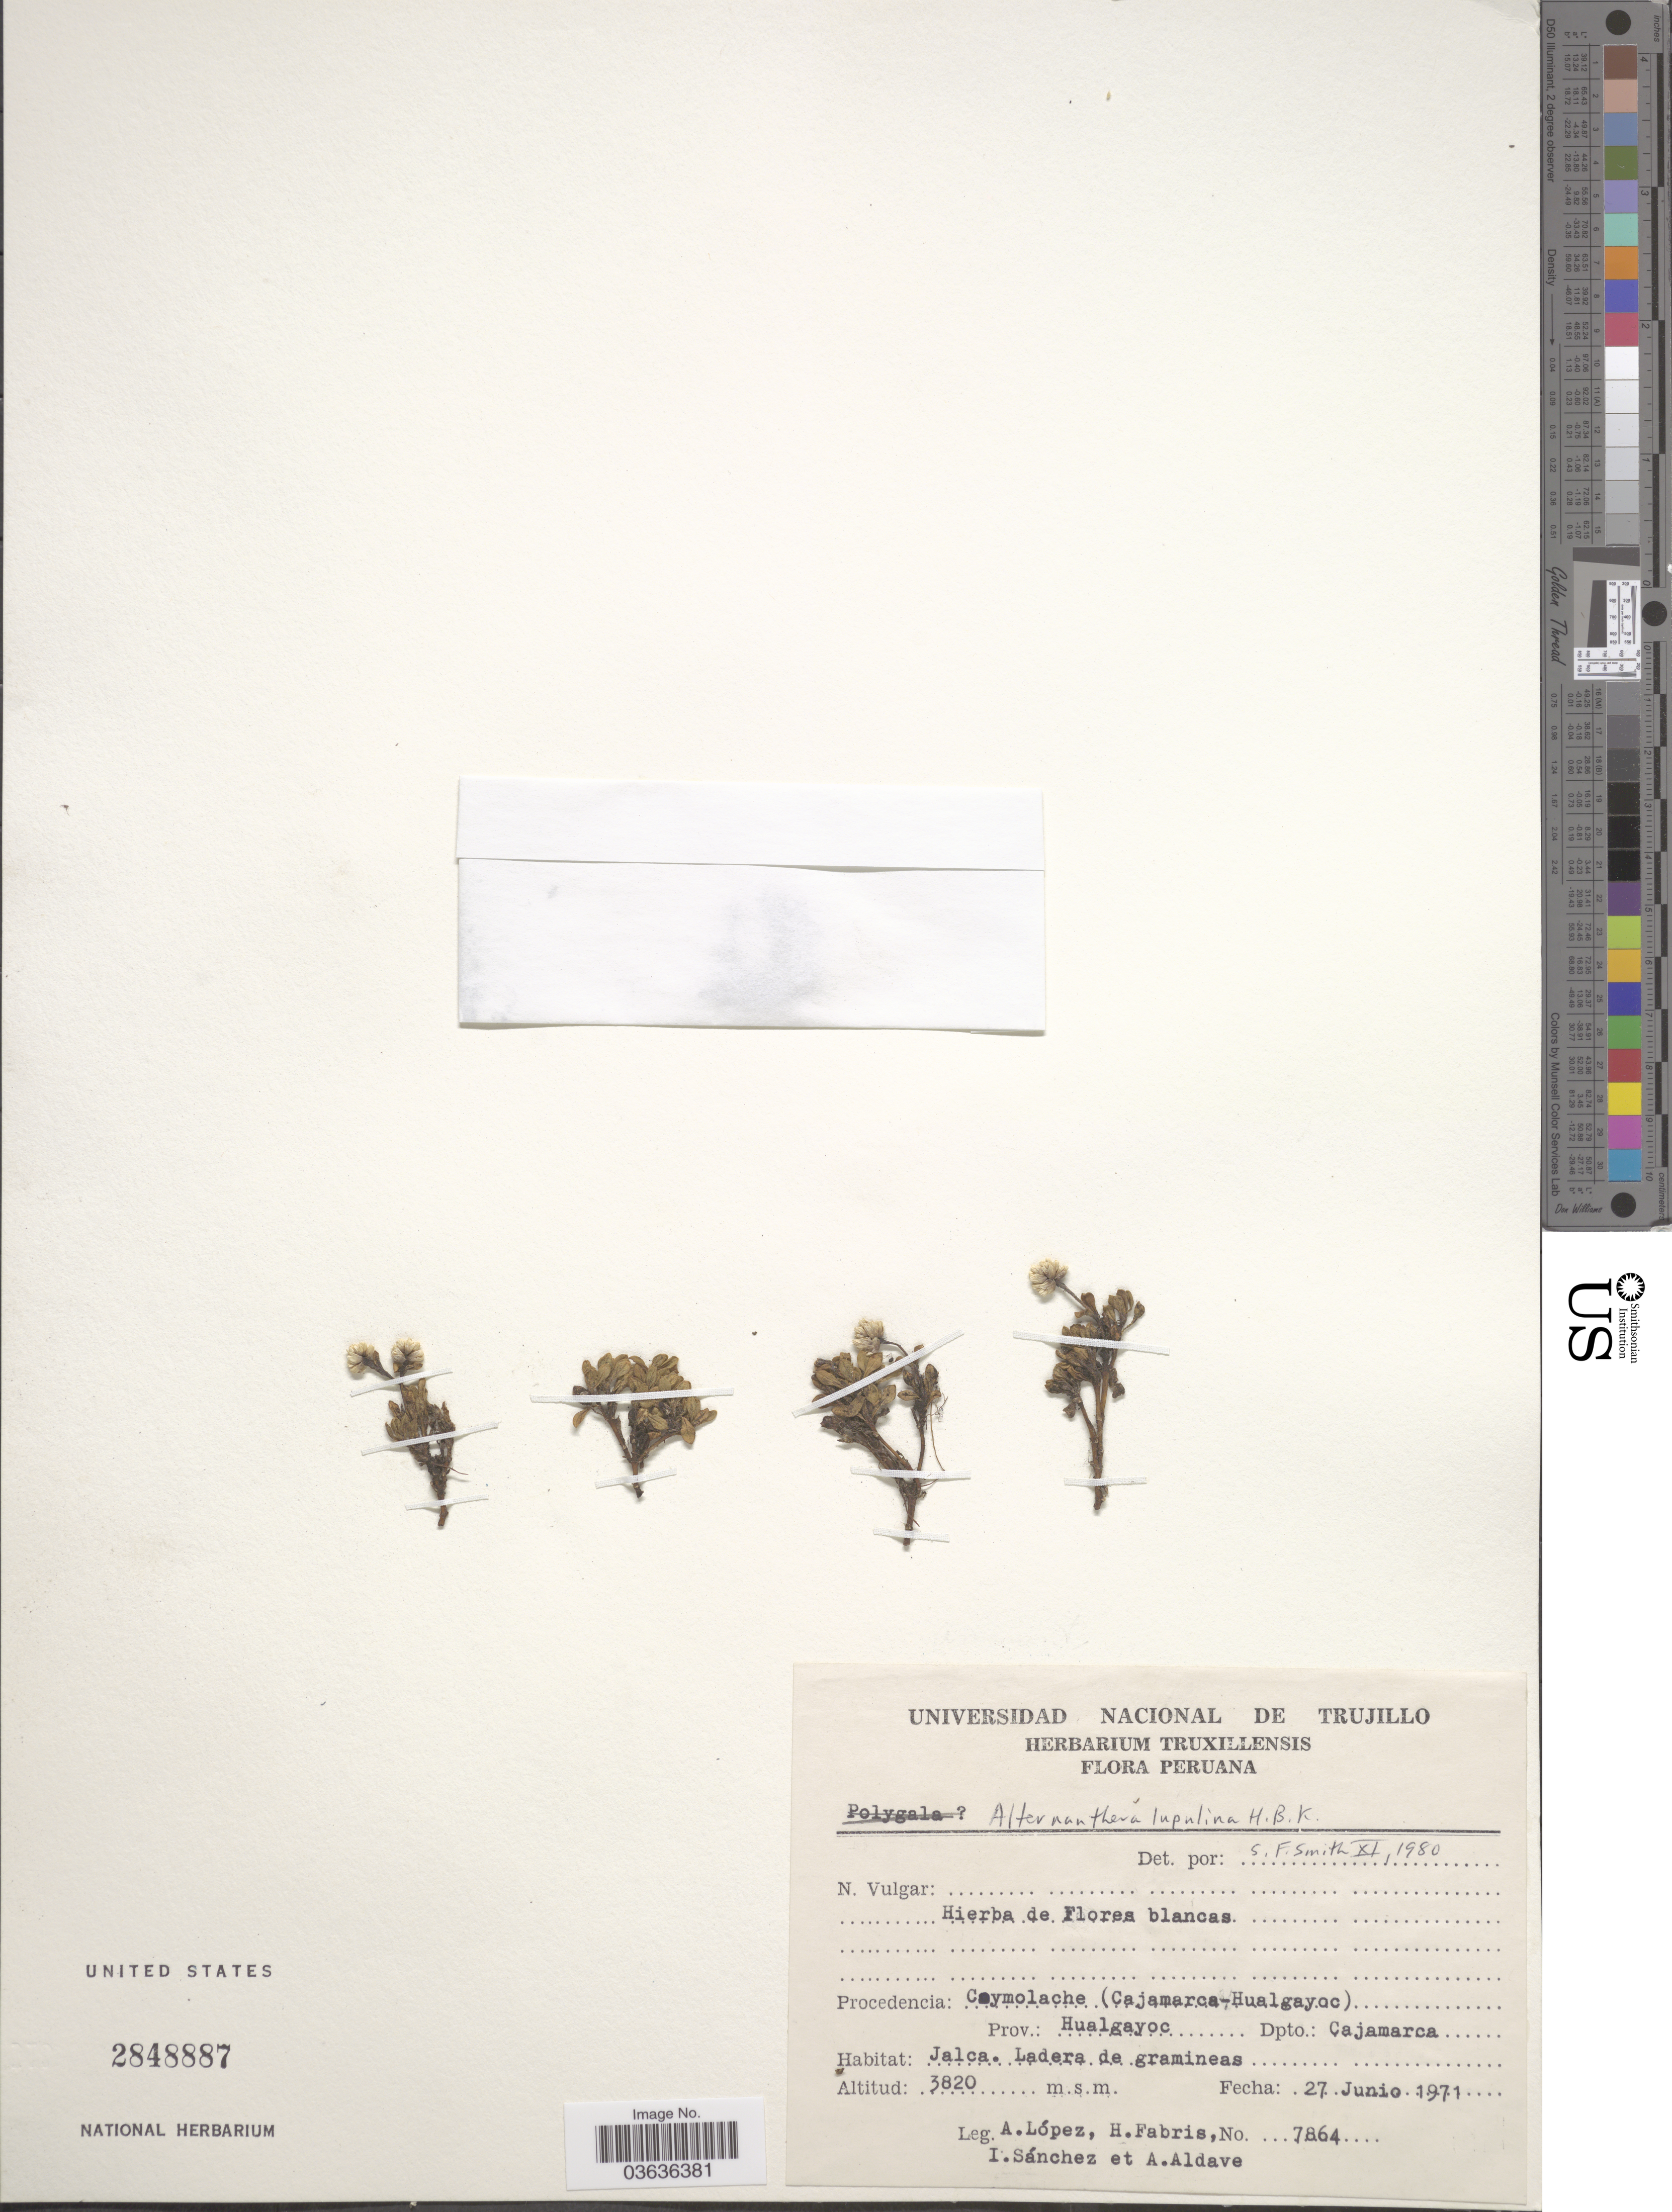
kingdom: Plantae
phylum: Tracheophyta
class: Magnoliopsida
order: Caryophyllales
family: Amaranthaceae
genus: Alternanthera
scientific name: Alternanthera lupulina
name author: Kunth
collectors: A. López, H. Fabris, I. Sánchez & A. Aldave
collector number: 7864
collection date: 1971-06-27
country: Peru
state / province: Cajamarca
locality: Caymolache (Cajamarca-Hualgayoc) Prov.: Hualgayoc. Dpto.: Cajamarca. Jalca. Ladera de gramineas.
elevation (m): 3820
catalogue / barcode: US 2848887